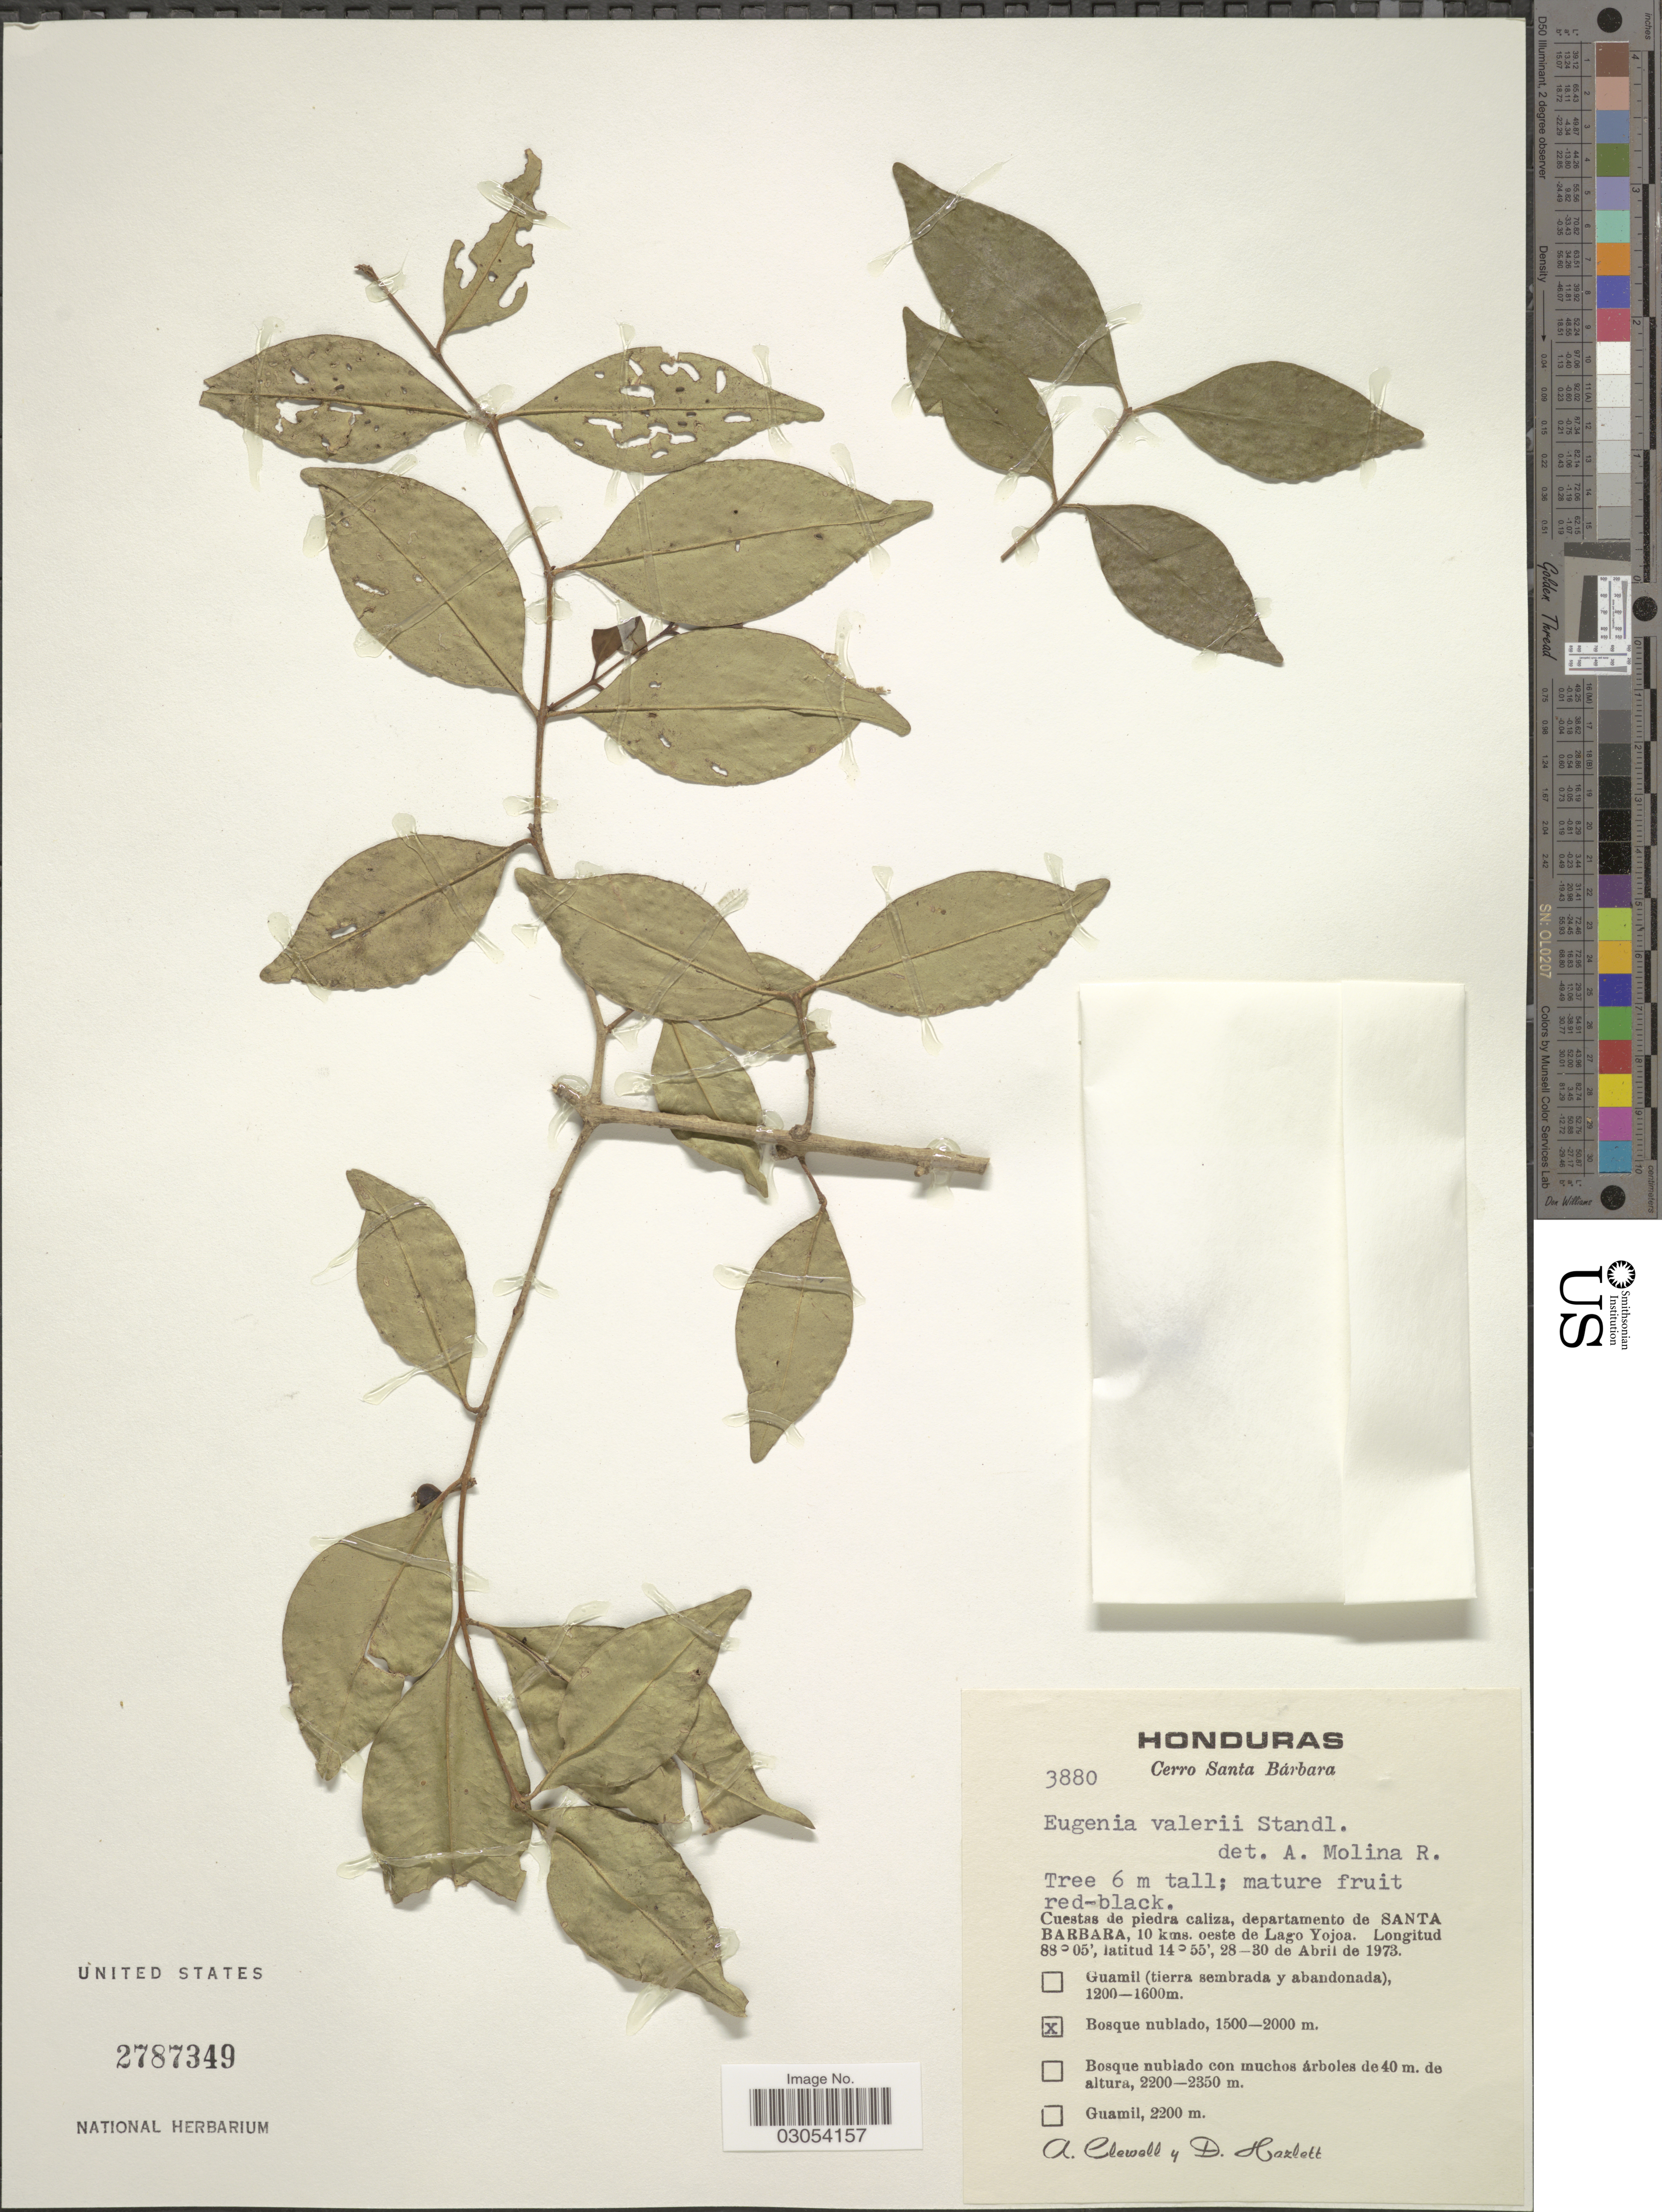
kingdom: Plantae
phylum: Tracheophyta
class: Magnoliopsida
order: Myrtales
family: Myrtaceae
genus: Eugenia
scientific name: Eugenia valerii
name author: Standl.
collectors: A. Clewell & D. Hazlett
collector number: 3880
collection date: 1973-04-28/1973-04-30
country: Honduras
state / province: Santa Bárbara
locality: Cerro Sánta Bárbara. Cuestas de piedra caliza, departamento de Santa Barbara, 10 kms. oeste de Lago Yojoa.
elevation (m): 1500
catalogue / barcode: US 2787349